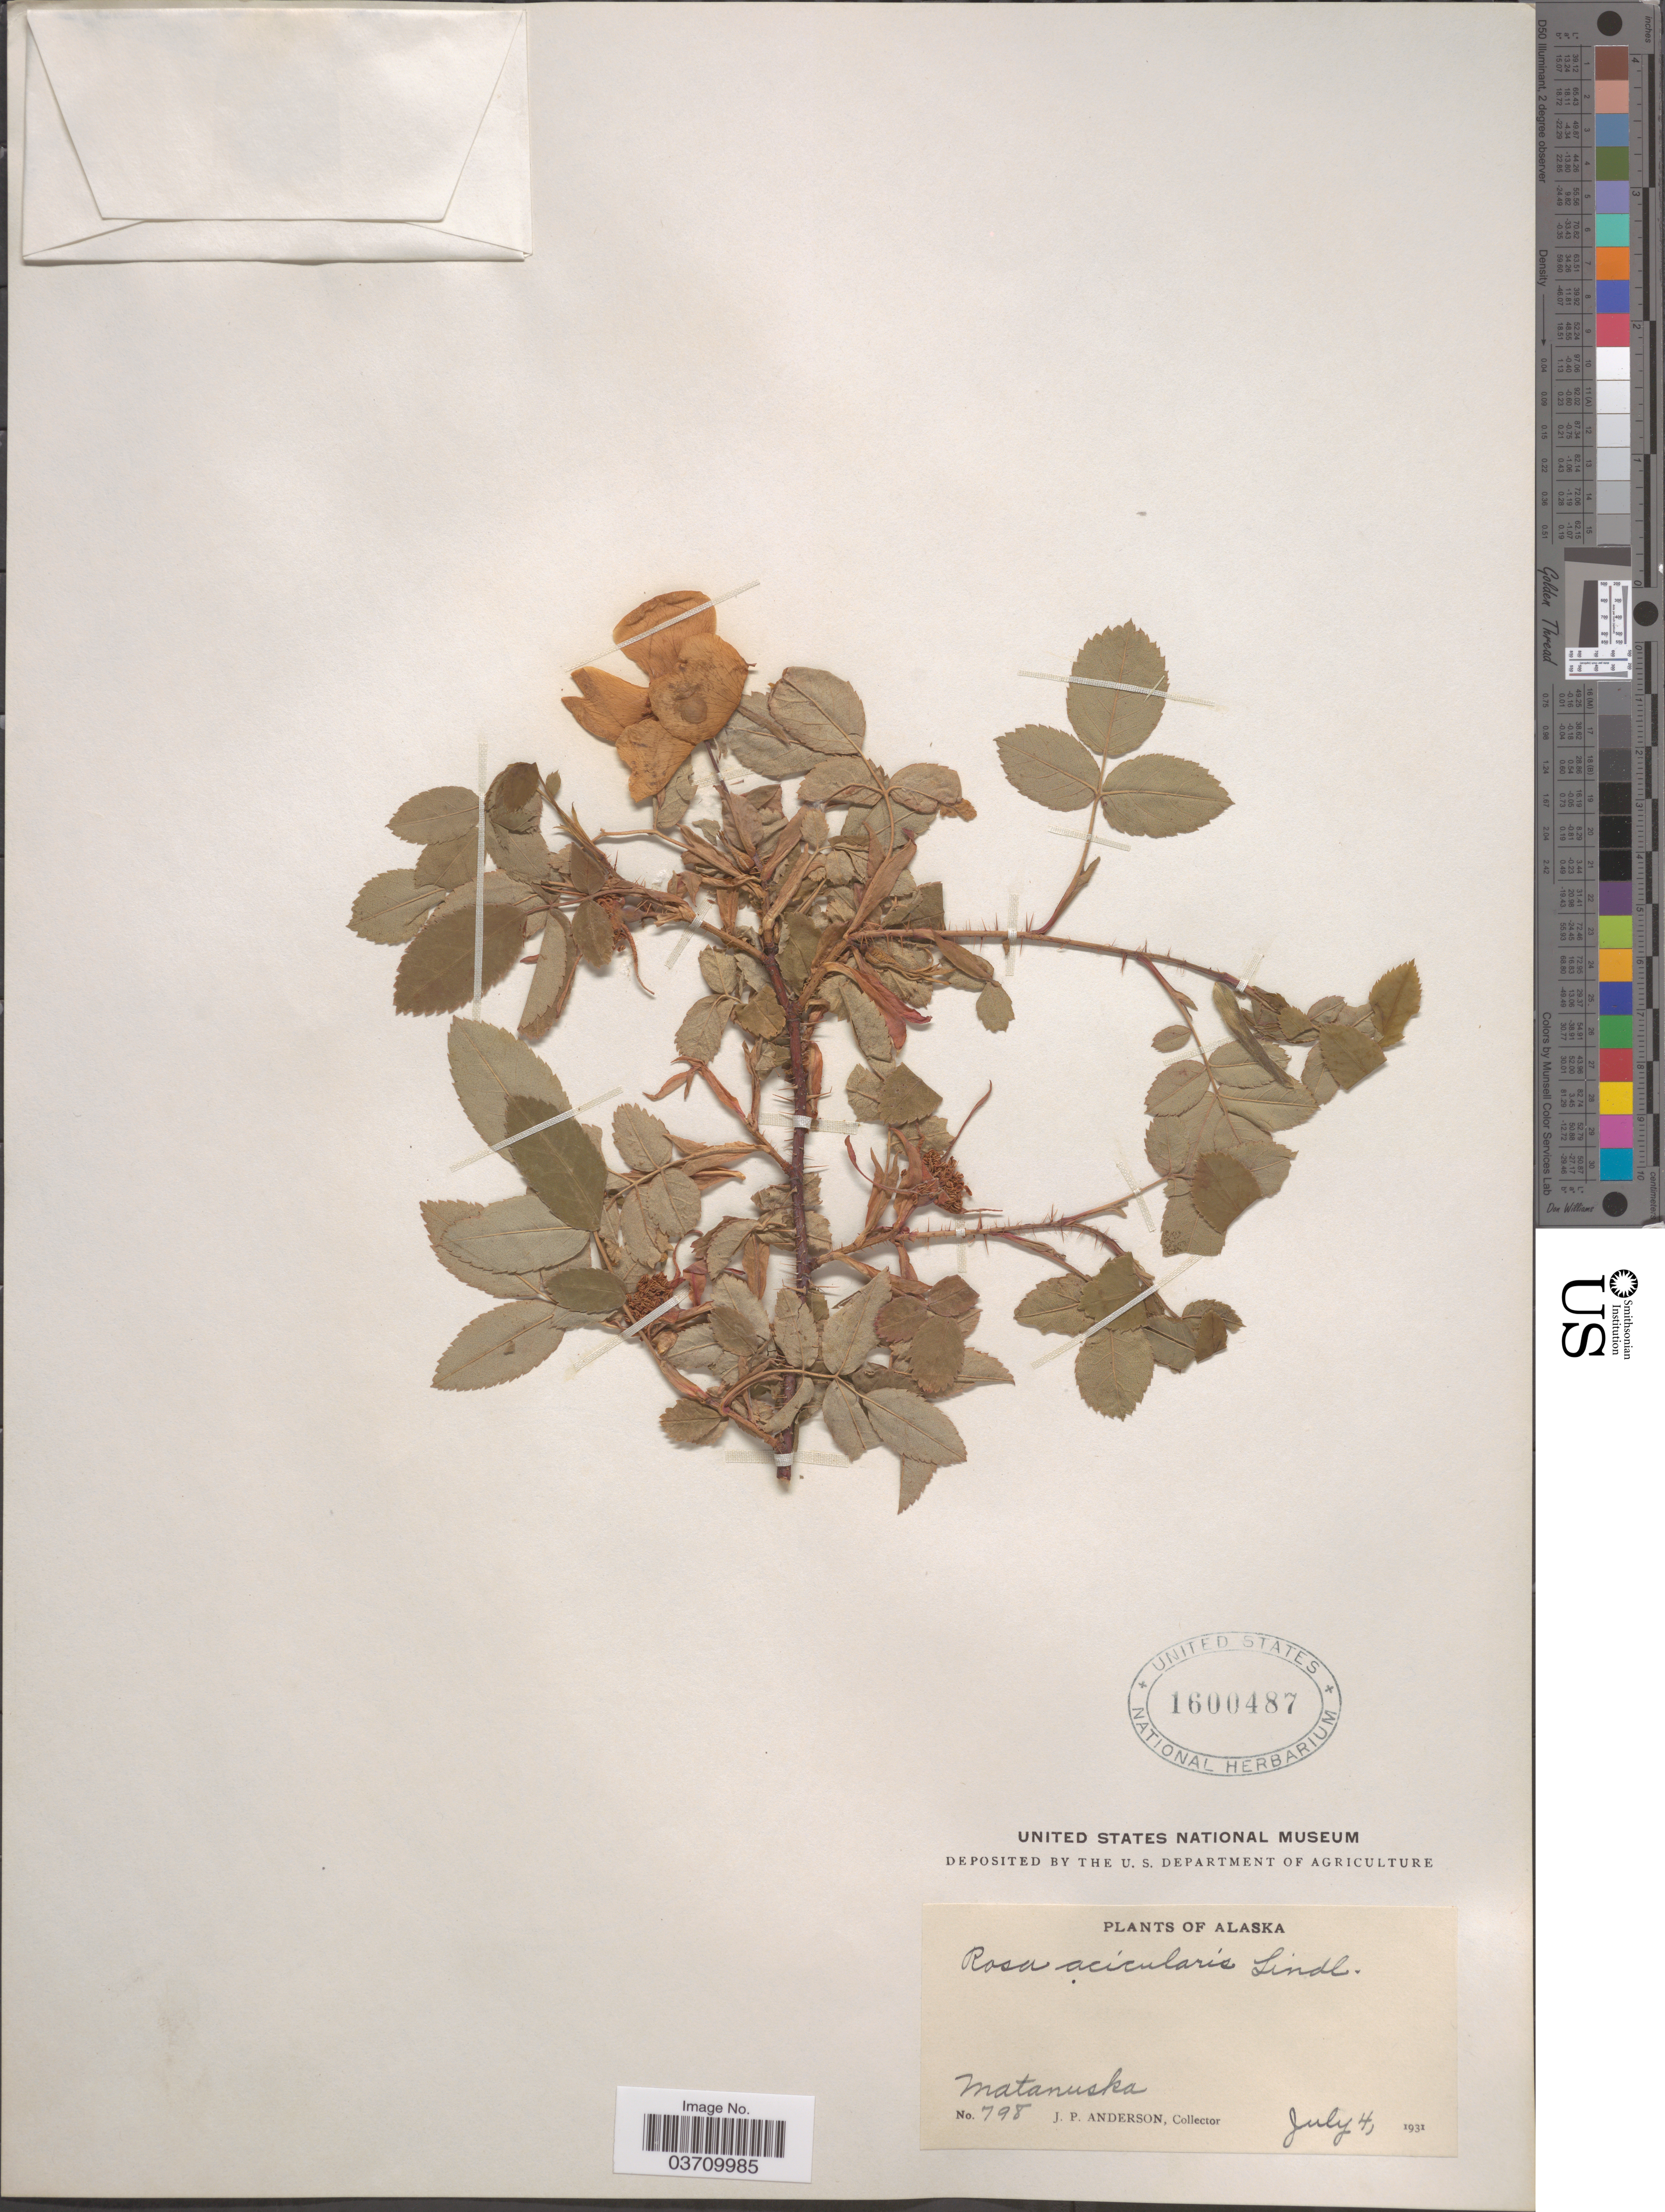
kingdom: Plantae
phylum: Tracheophyta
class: Magnoliopsida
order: Rosales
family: Rosaceae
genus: Rosa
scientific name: Rosa acicularis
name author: Lindl.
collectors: J. P. Anderson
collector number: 798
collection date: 1931-07-04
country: United States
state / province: Alaska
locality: Matanuska.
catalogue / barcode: US 1600487